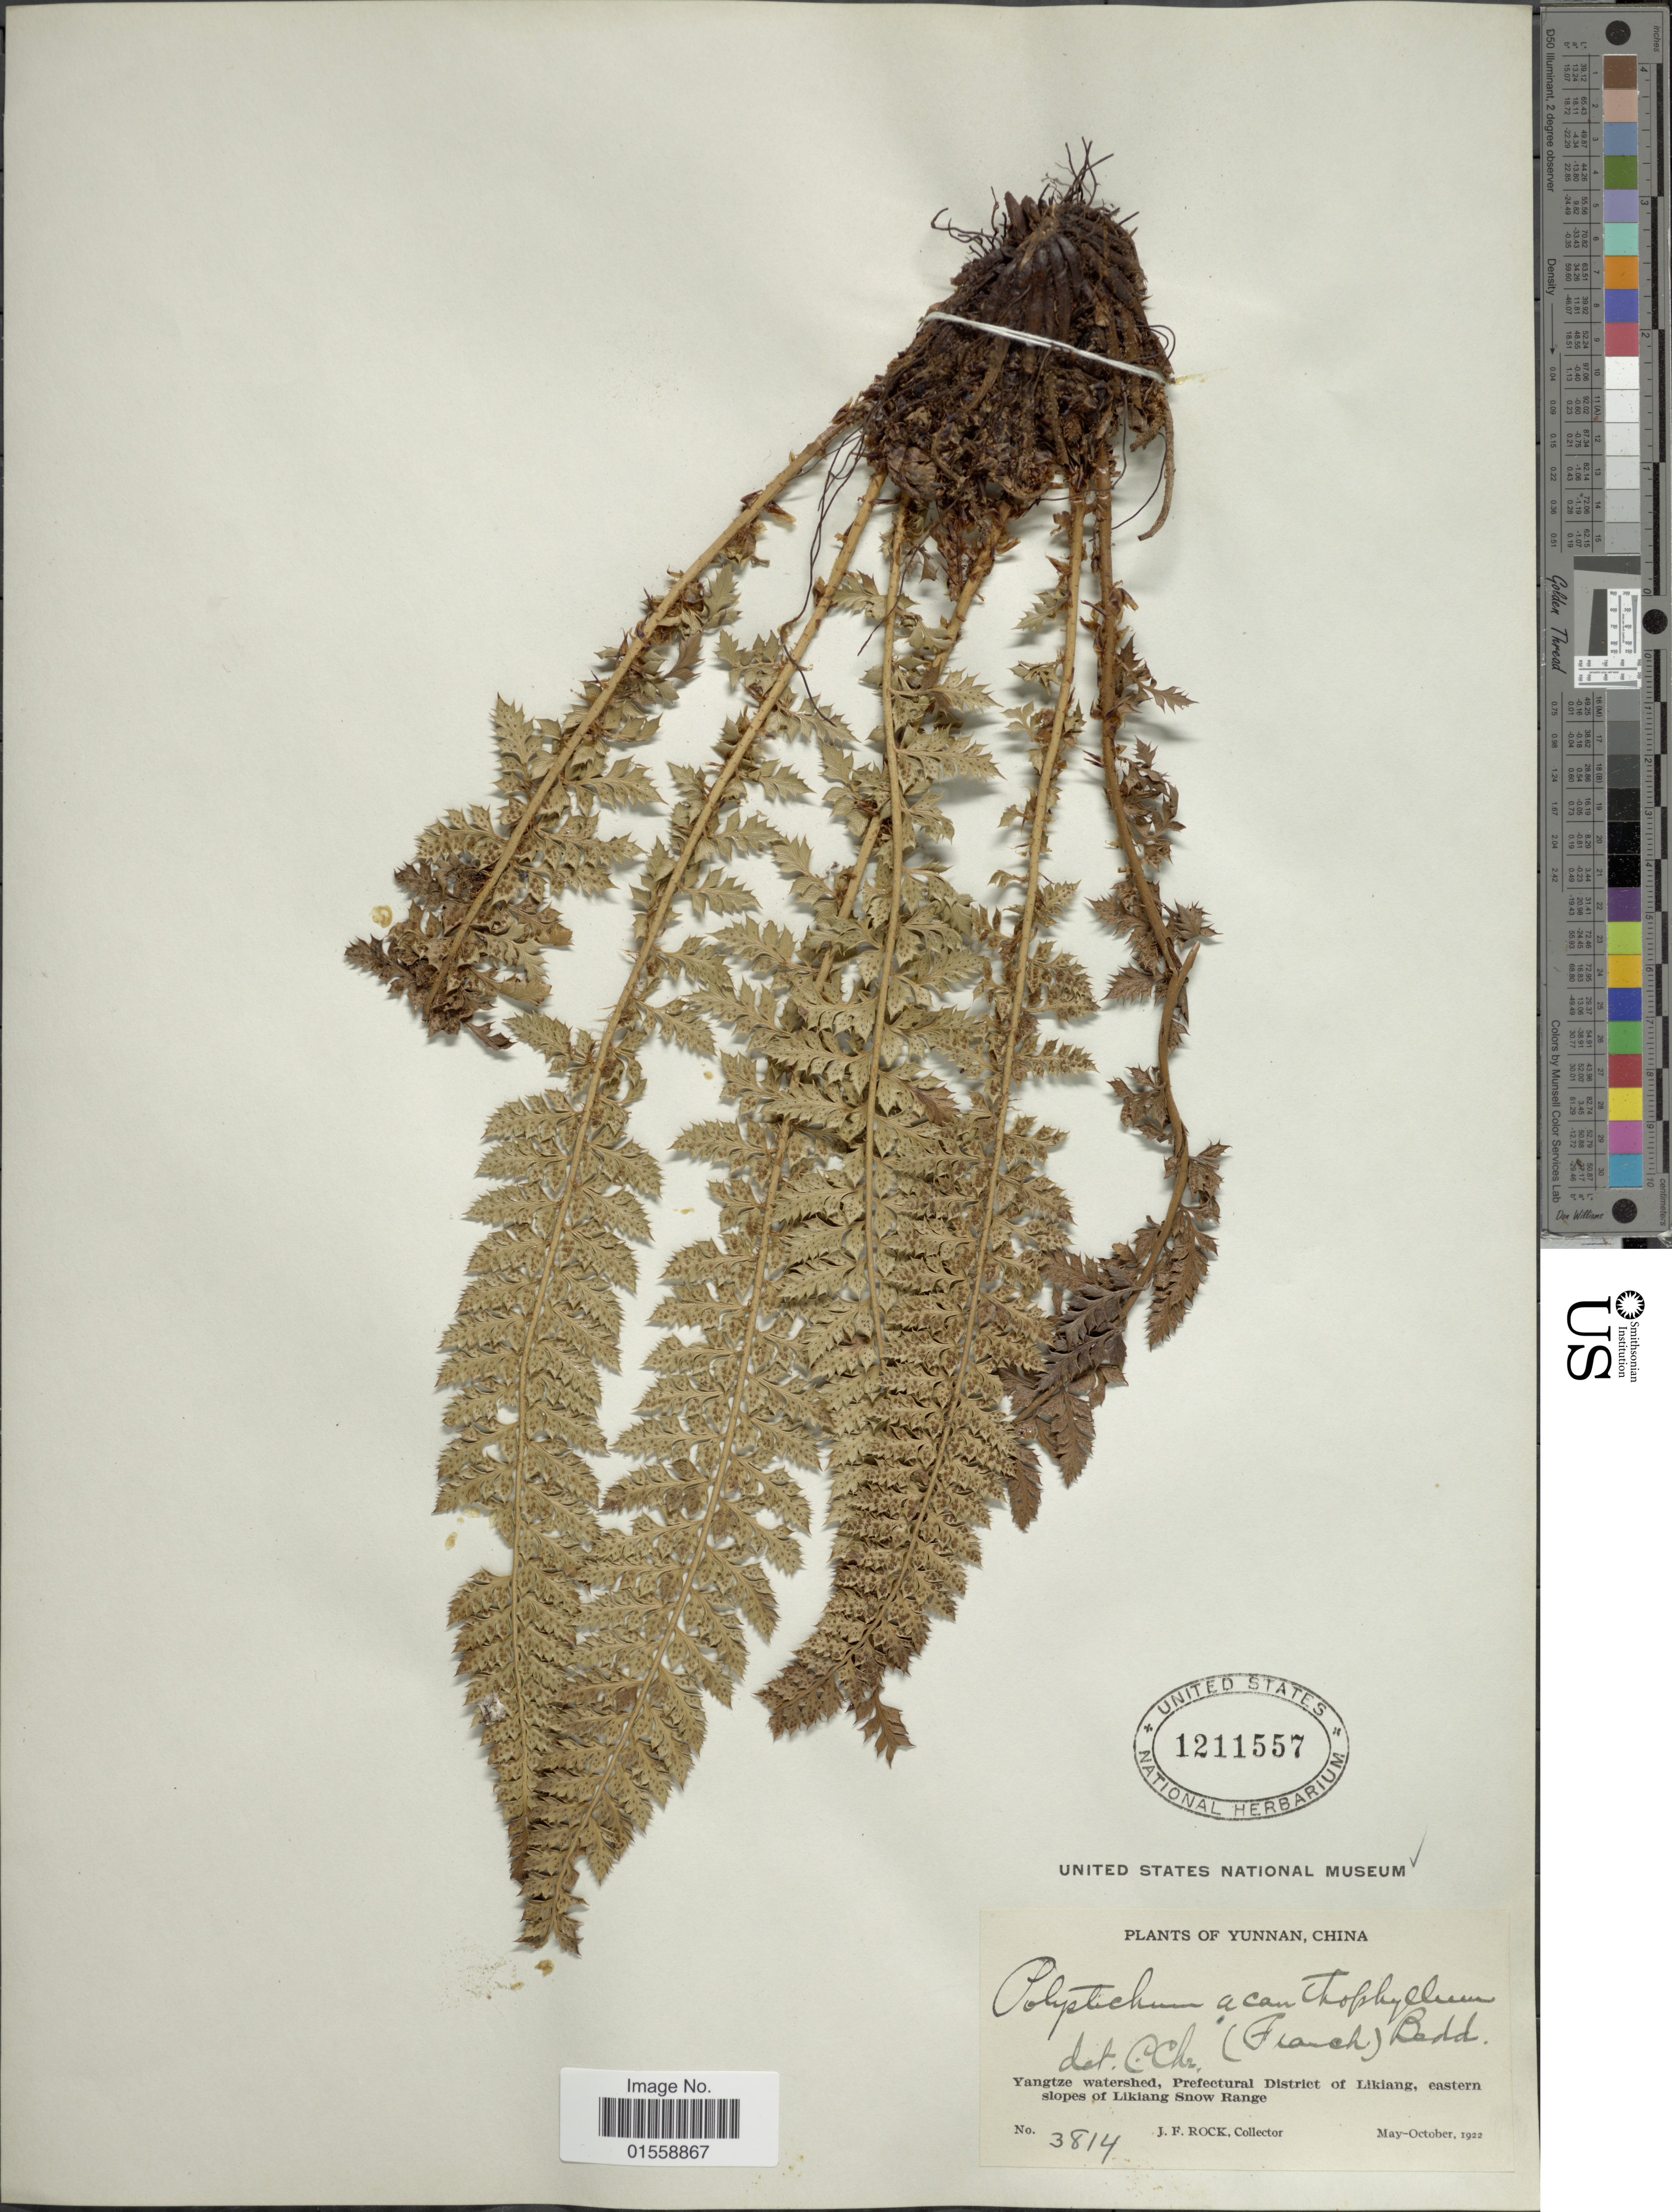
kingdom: Plantae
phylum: Tracheophyta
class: Polypodiopsida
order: Polypodiales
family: Dryopteridaceae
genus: Polystichum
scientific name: Polystichum acanthophyllum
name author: (Franch.) Christ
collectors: J. Rock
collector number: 3814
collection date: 1922-05/1922-10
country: China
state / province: Yunnan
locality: Yunnan, China, Yangtze watershed, Prefectural District of Likiang, eastern slopes of Likiang Snow Range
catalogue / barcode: US 1211557